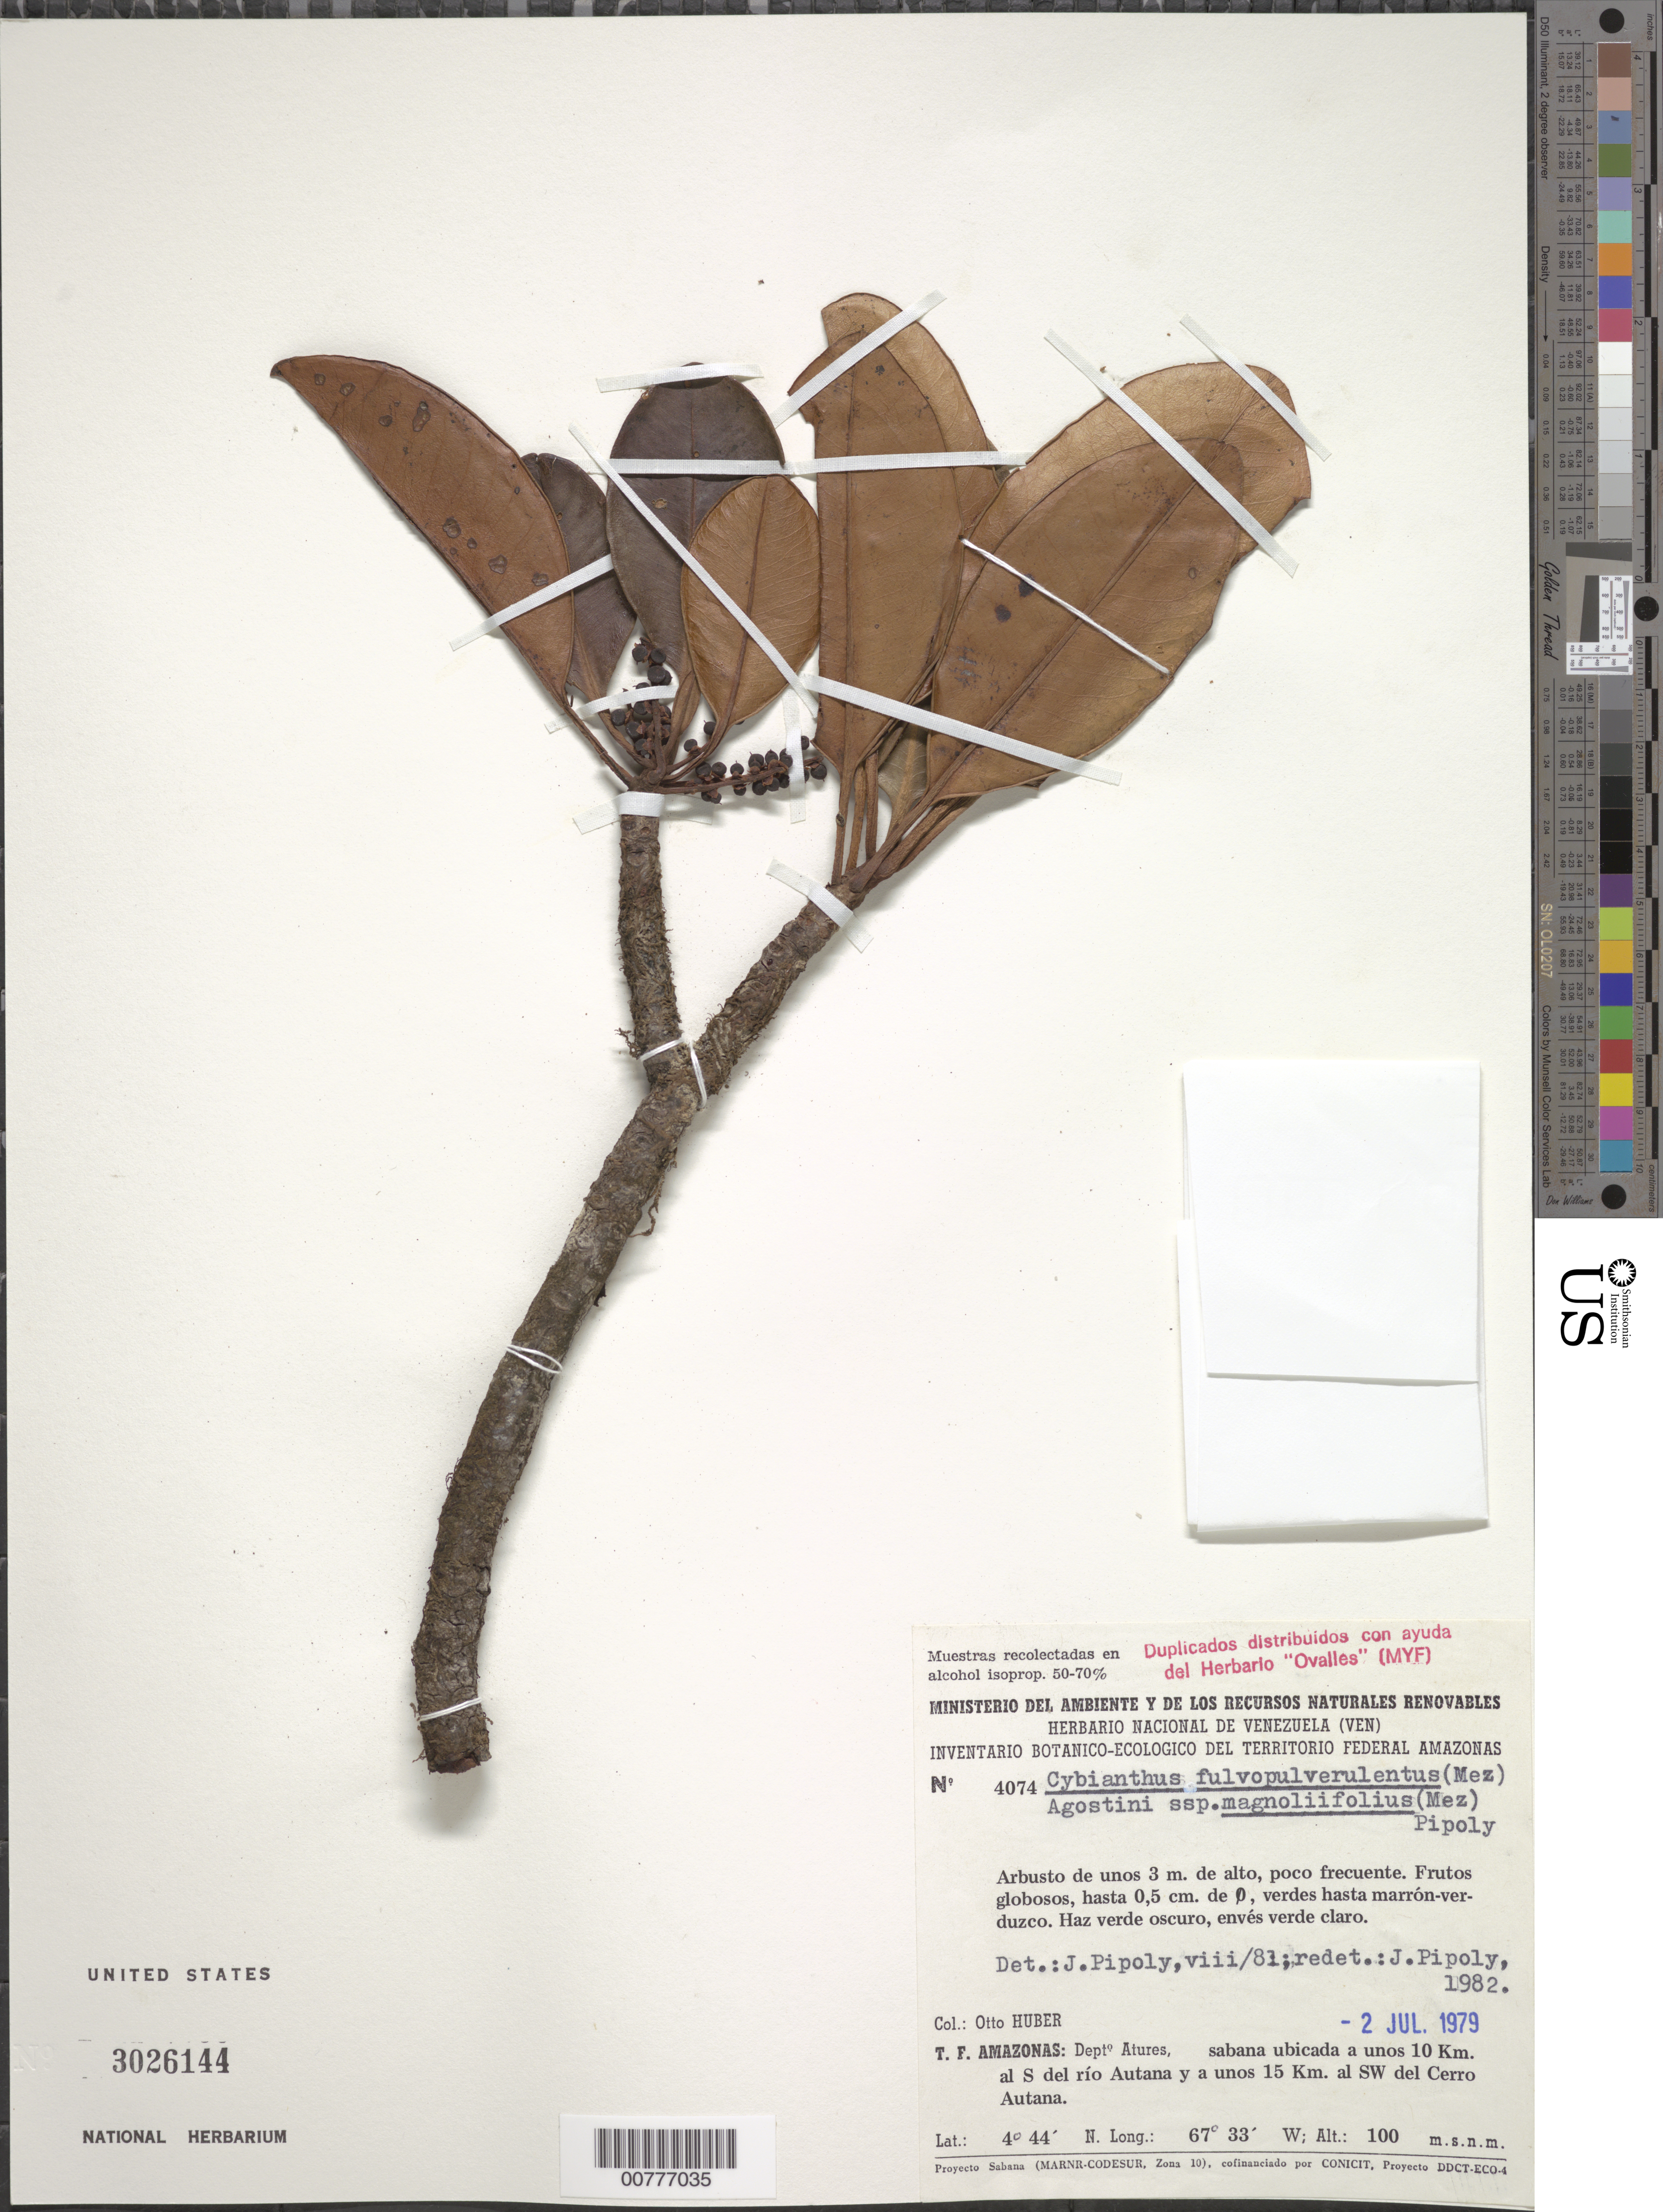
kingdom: Plantae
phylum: Tracheophyta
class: Magnoliopsida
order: Ericales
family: Primulaceae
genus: Cybianthus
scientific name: Cybianthus fulvopulverulentus subsp. magnoliifolius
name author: (Mez) Pipoly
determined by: Pipoly, J. J., III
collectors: O. Huber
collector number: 4074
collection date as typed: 2-Jul-79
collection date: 1979-07-02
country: Venezuela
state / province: Amazonas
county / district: Atures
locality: Río Autana, 10 km al S, 15 km NW of Cerro Autana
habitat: Sabana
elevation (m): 100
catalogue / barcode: US 3026144